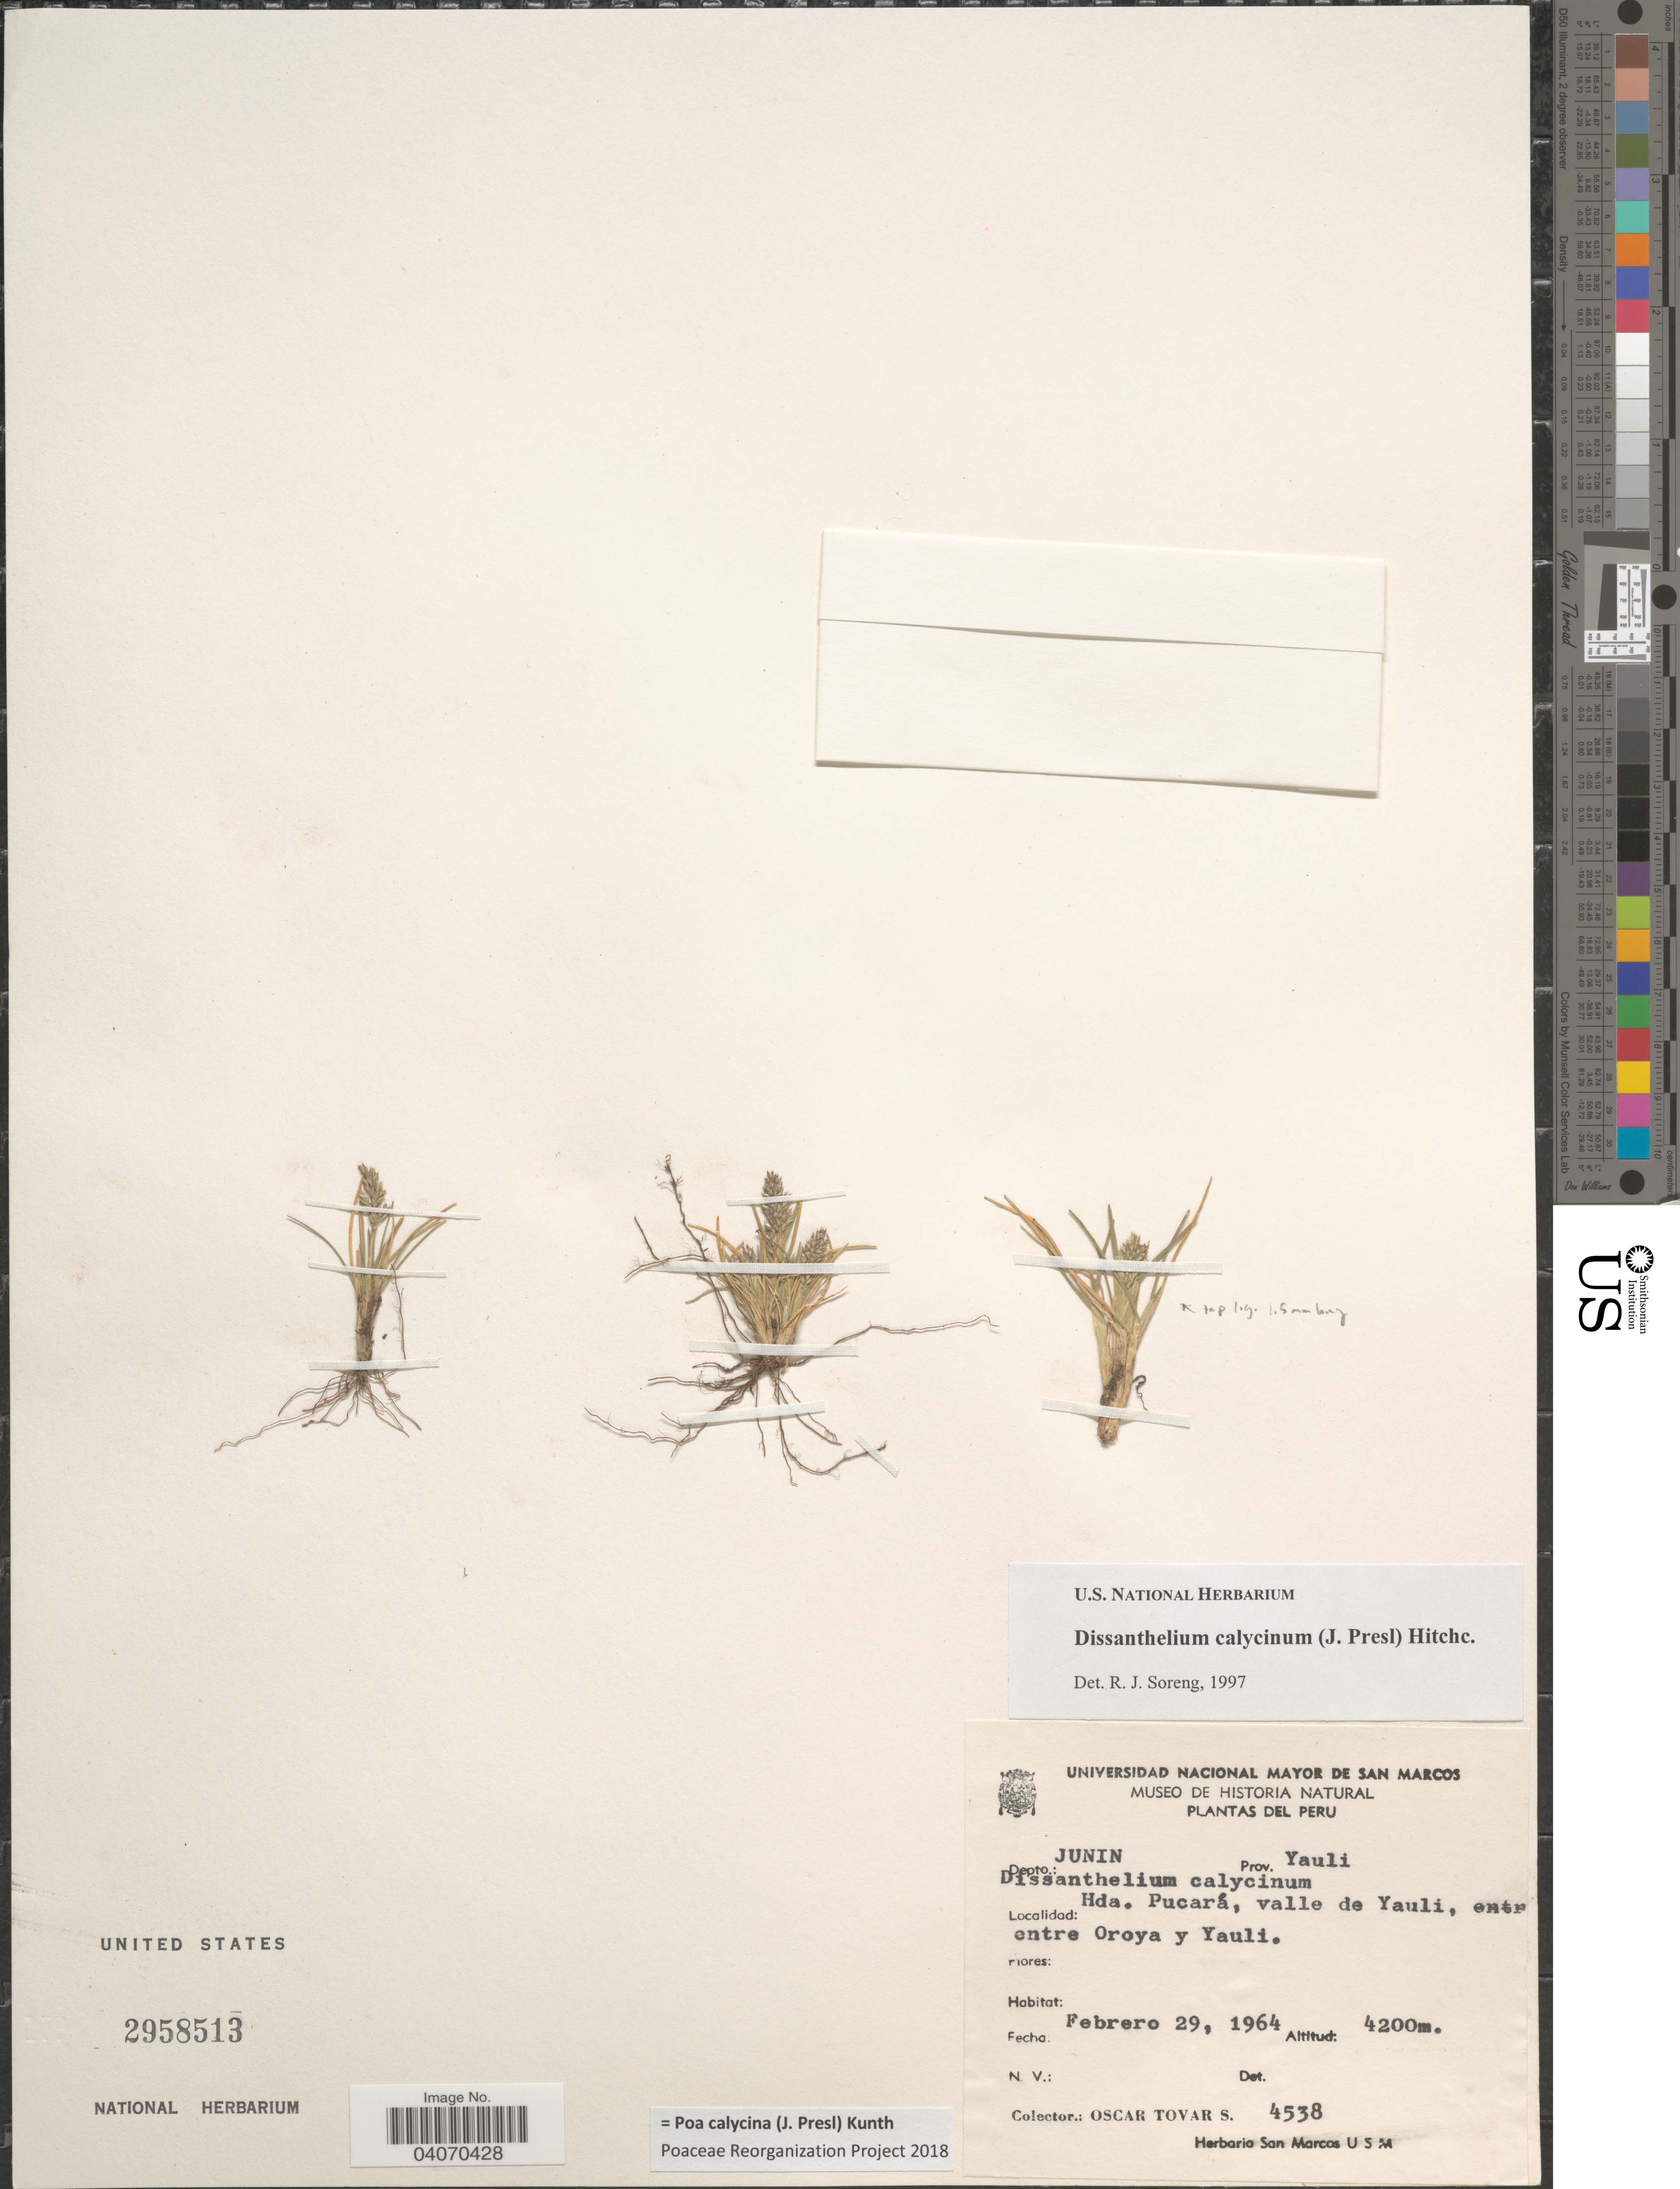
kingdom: Plantae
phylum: Tracheophyta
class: Liliopsida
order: Poales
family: Poaceae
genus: Poa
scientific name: Poa calycina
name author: (J. Presl) Kunth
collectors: Ó. Tovar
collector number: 4538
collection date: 1964-02-29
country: Peru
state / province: Junín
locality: Depto.: Junin. Prov. Yauli. Hda. Pucará, valle de Yauli, entre Oroya y Yauli.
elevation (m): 4200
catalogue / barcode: US 2958513